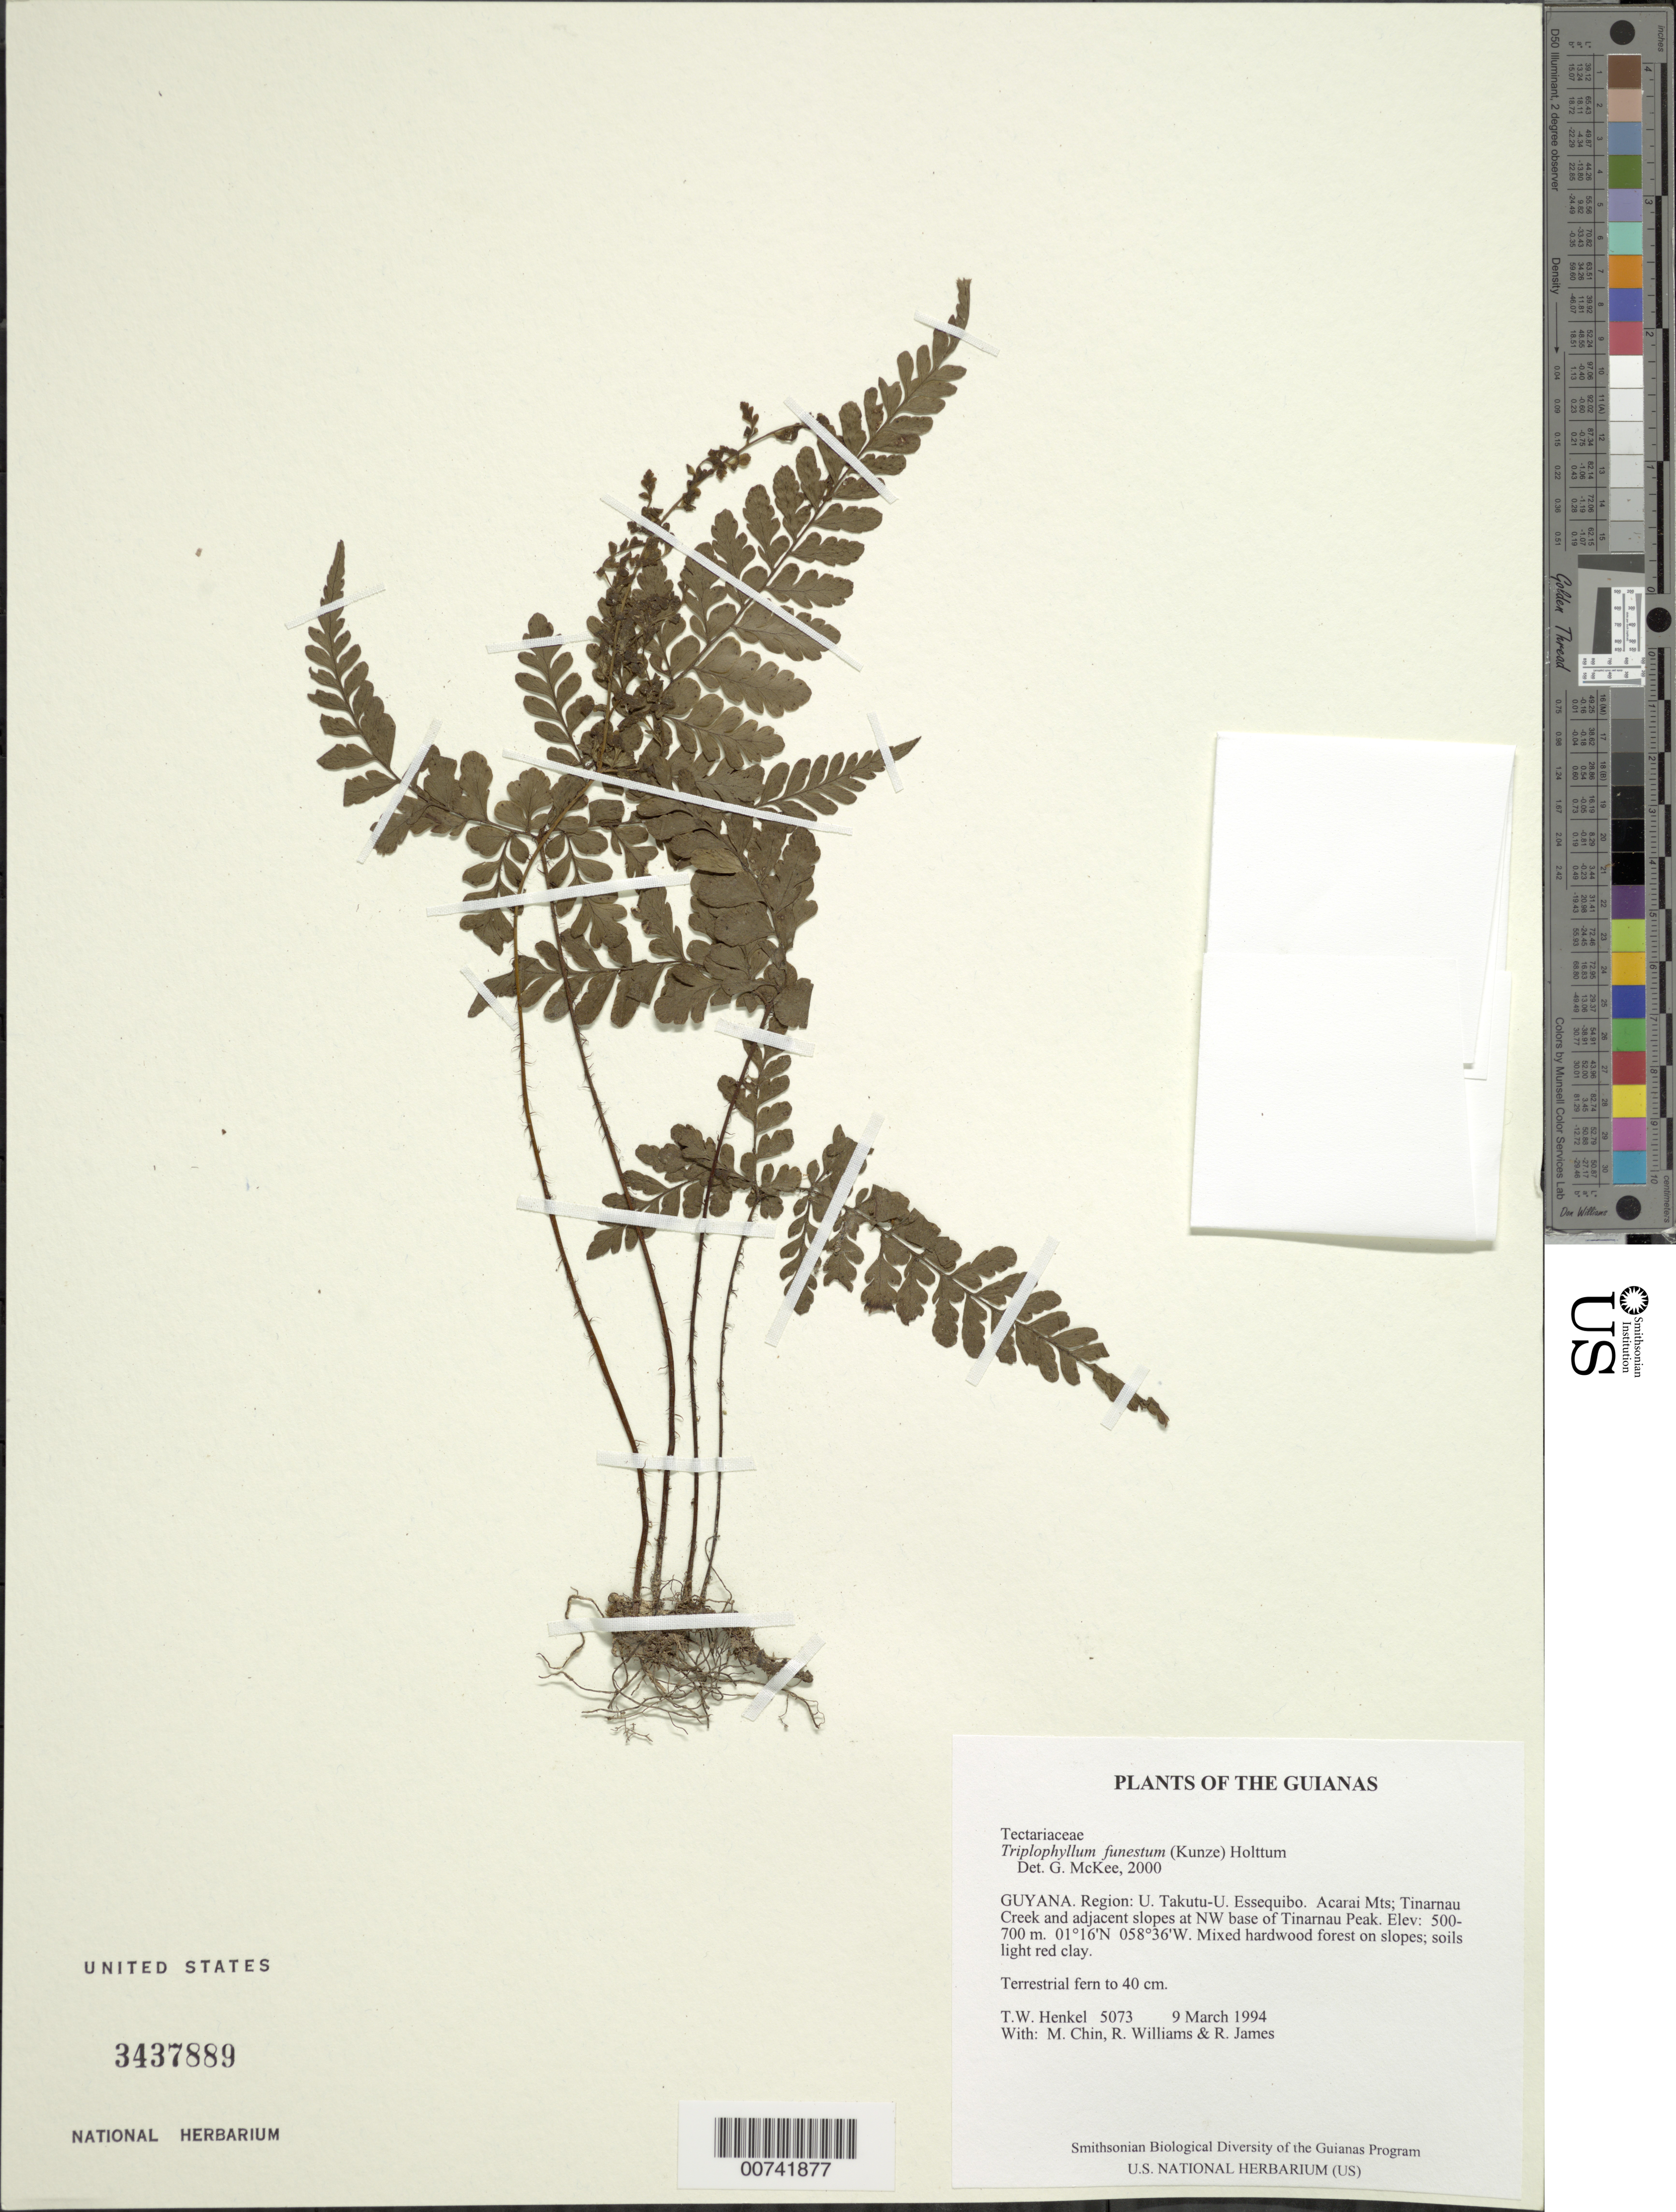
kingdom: Plantae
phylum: Tracheophyta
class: Polypodiopsida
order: Polypodiales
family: Tectariaceae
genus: Triplophyllum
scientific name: Triplophyllum funestum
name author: (Kunze) Holttum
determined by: McKee, G. S., (US), NMNH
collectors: T. Henkel, M. Chin, R. Williams & R. James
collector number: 5073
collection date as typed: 9 March 1994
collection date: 1994-03-09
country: Guyana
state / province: U. Takutu-U. Essequibo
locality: Acarai Mts; Tinarnau Creek and adjacent slopes at NW base of Tinarnau Peak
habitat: Mixed hardwood forest on slopes; soils light red clay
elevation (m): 500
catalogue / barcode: US 3437889